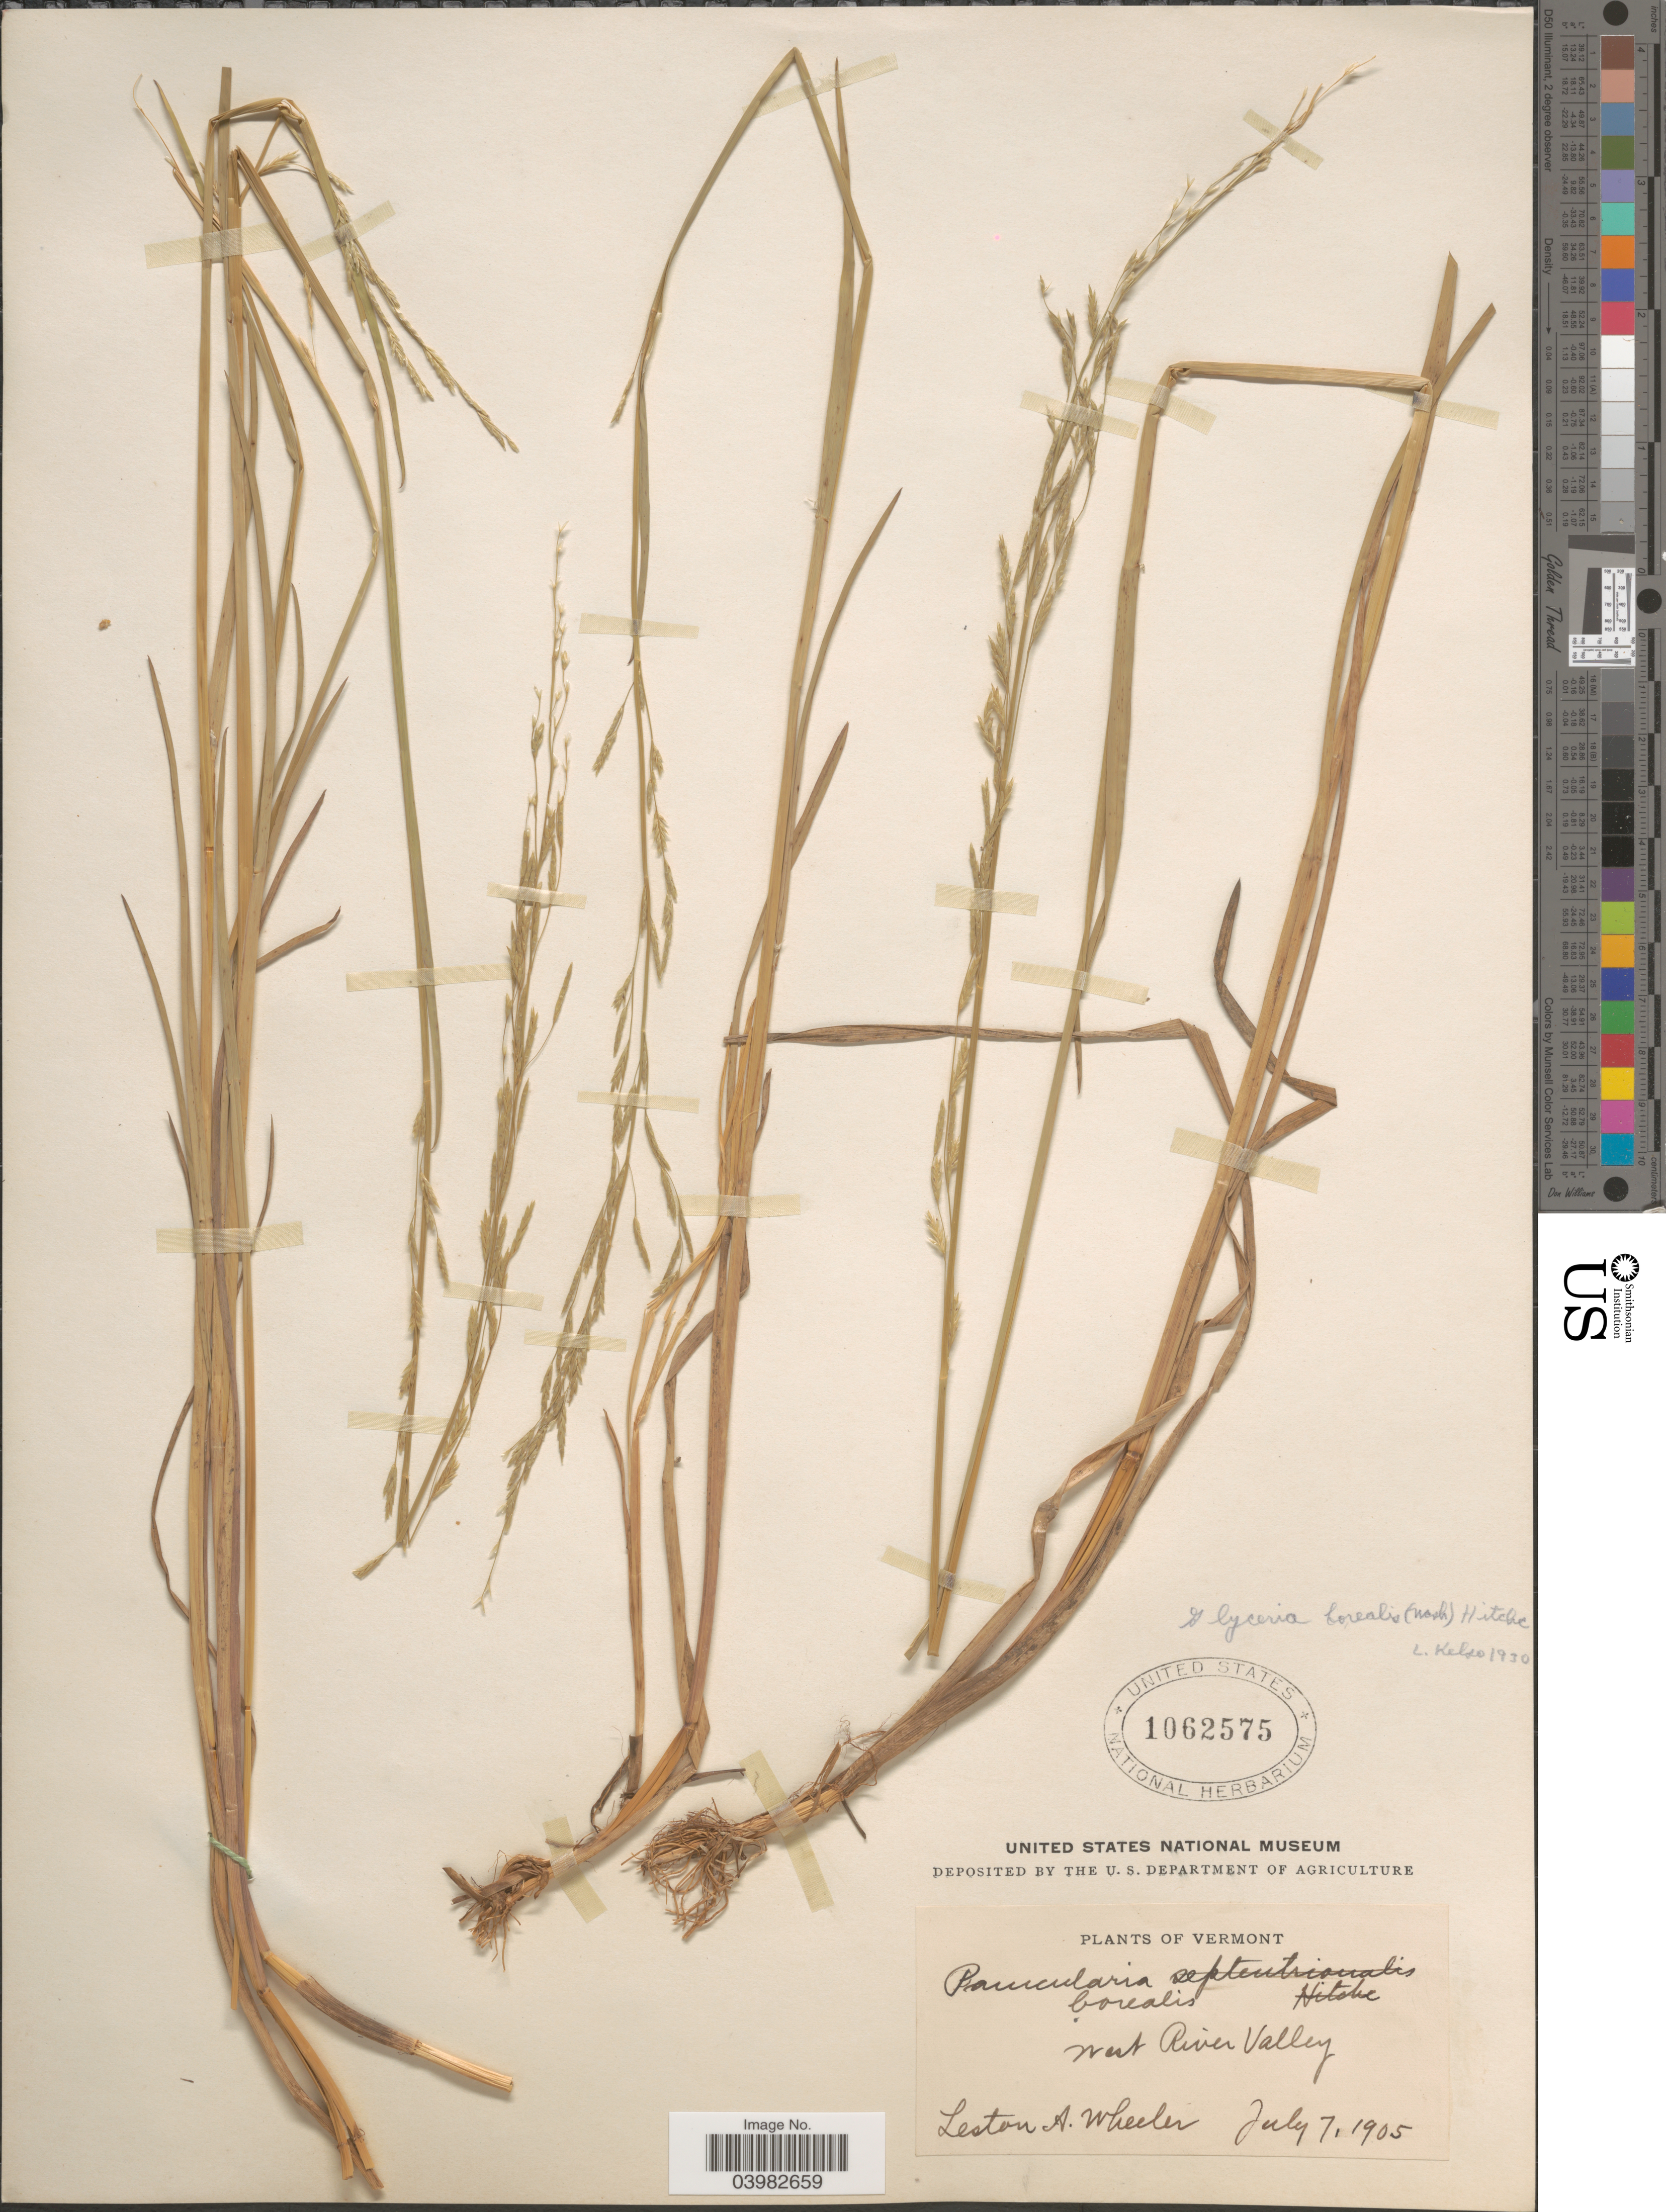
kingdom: Plantae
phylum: Tracheophyta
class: Liliopsida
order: Poales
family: Poaceae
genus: Glyceria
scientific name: Glyceria borealis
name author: (Nash) Batchelder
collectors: L. Wheeler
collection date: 1905-07-07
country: United States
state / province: Vermont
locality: West River Valley.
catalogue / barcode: US 1062575